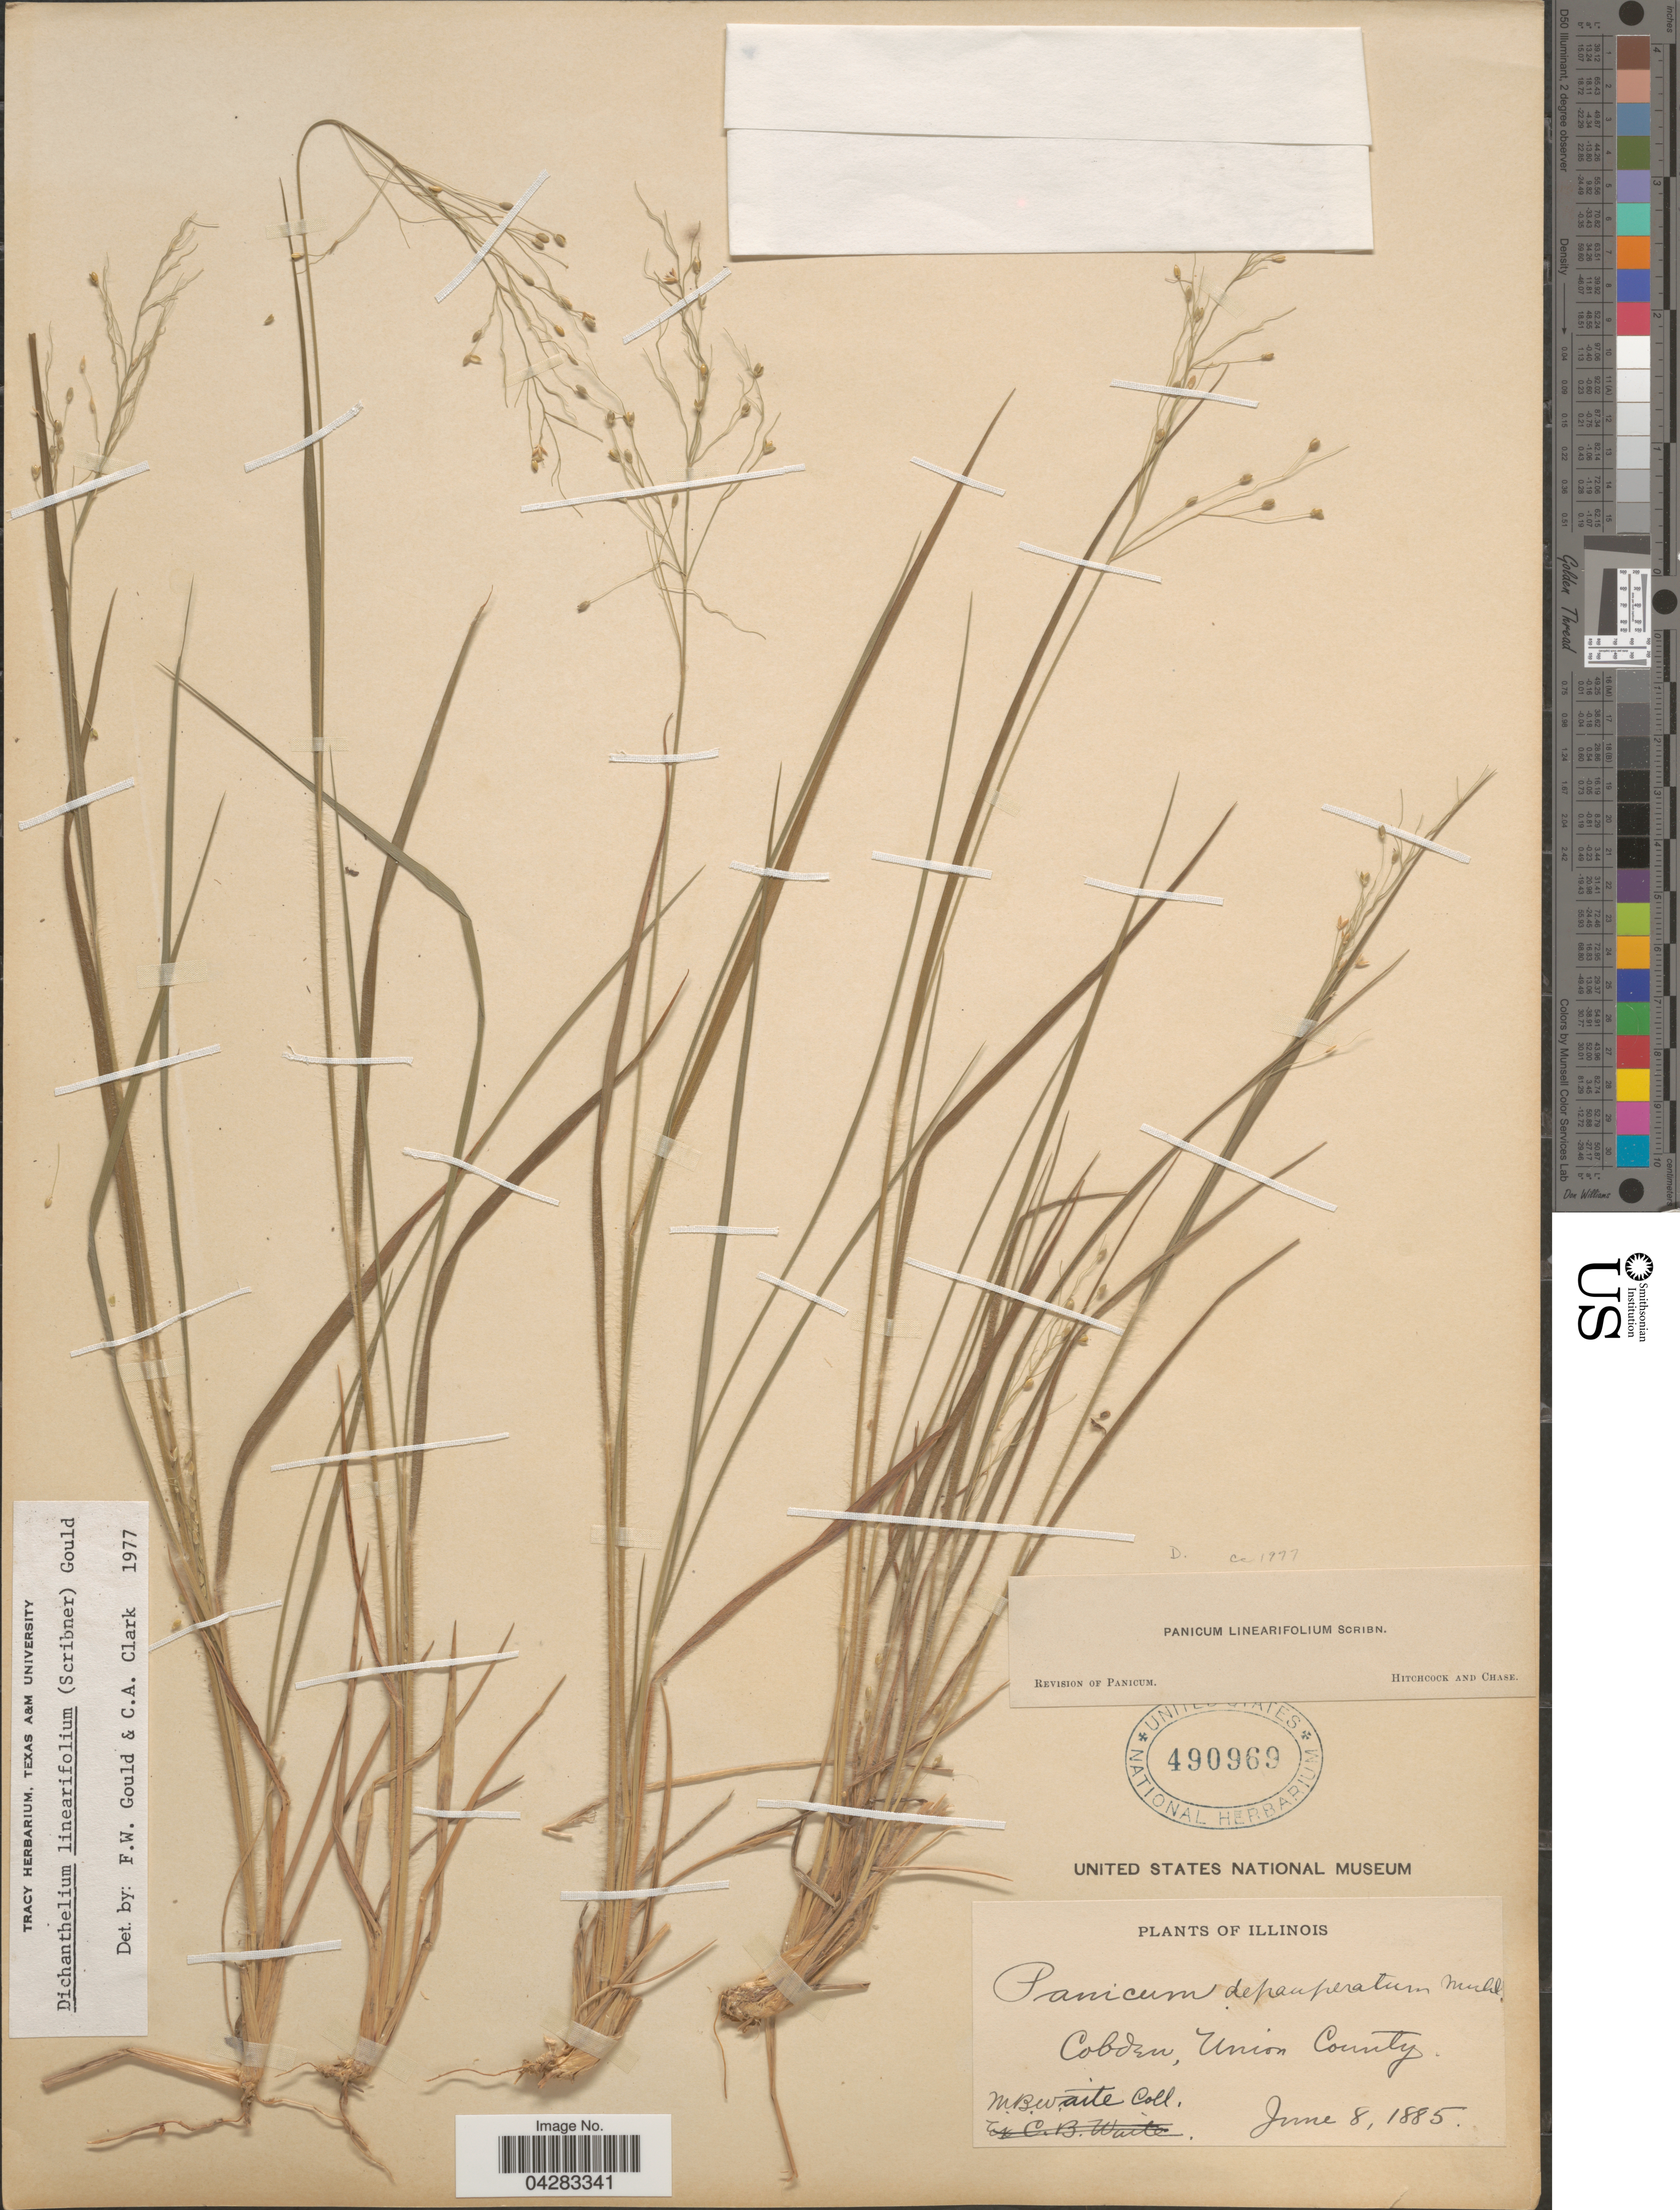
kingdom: Plantae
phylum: Tracheophyta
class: Liliopsida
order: Poales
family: Poaceae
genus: Dichanthelium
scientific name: Dichanthelium linearifolium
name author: (Scribn.) Gould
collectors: M. B. Waite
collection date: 1885-06-08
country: United States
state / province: Illinois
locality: Cobden, Union County.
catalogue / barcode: US 490969